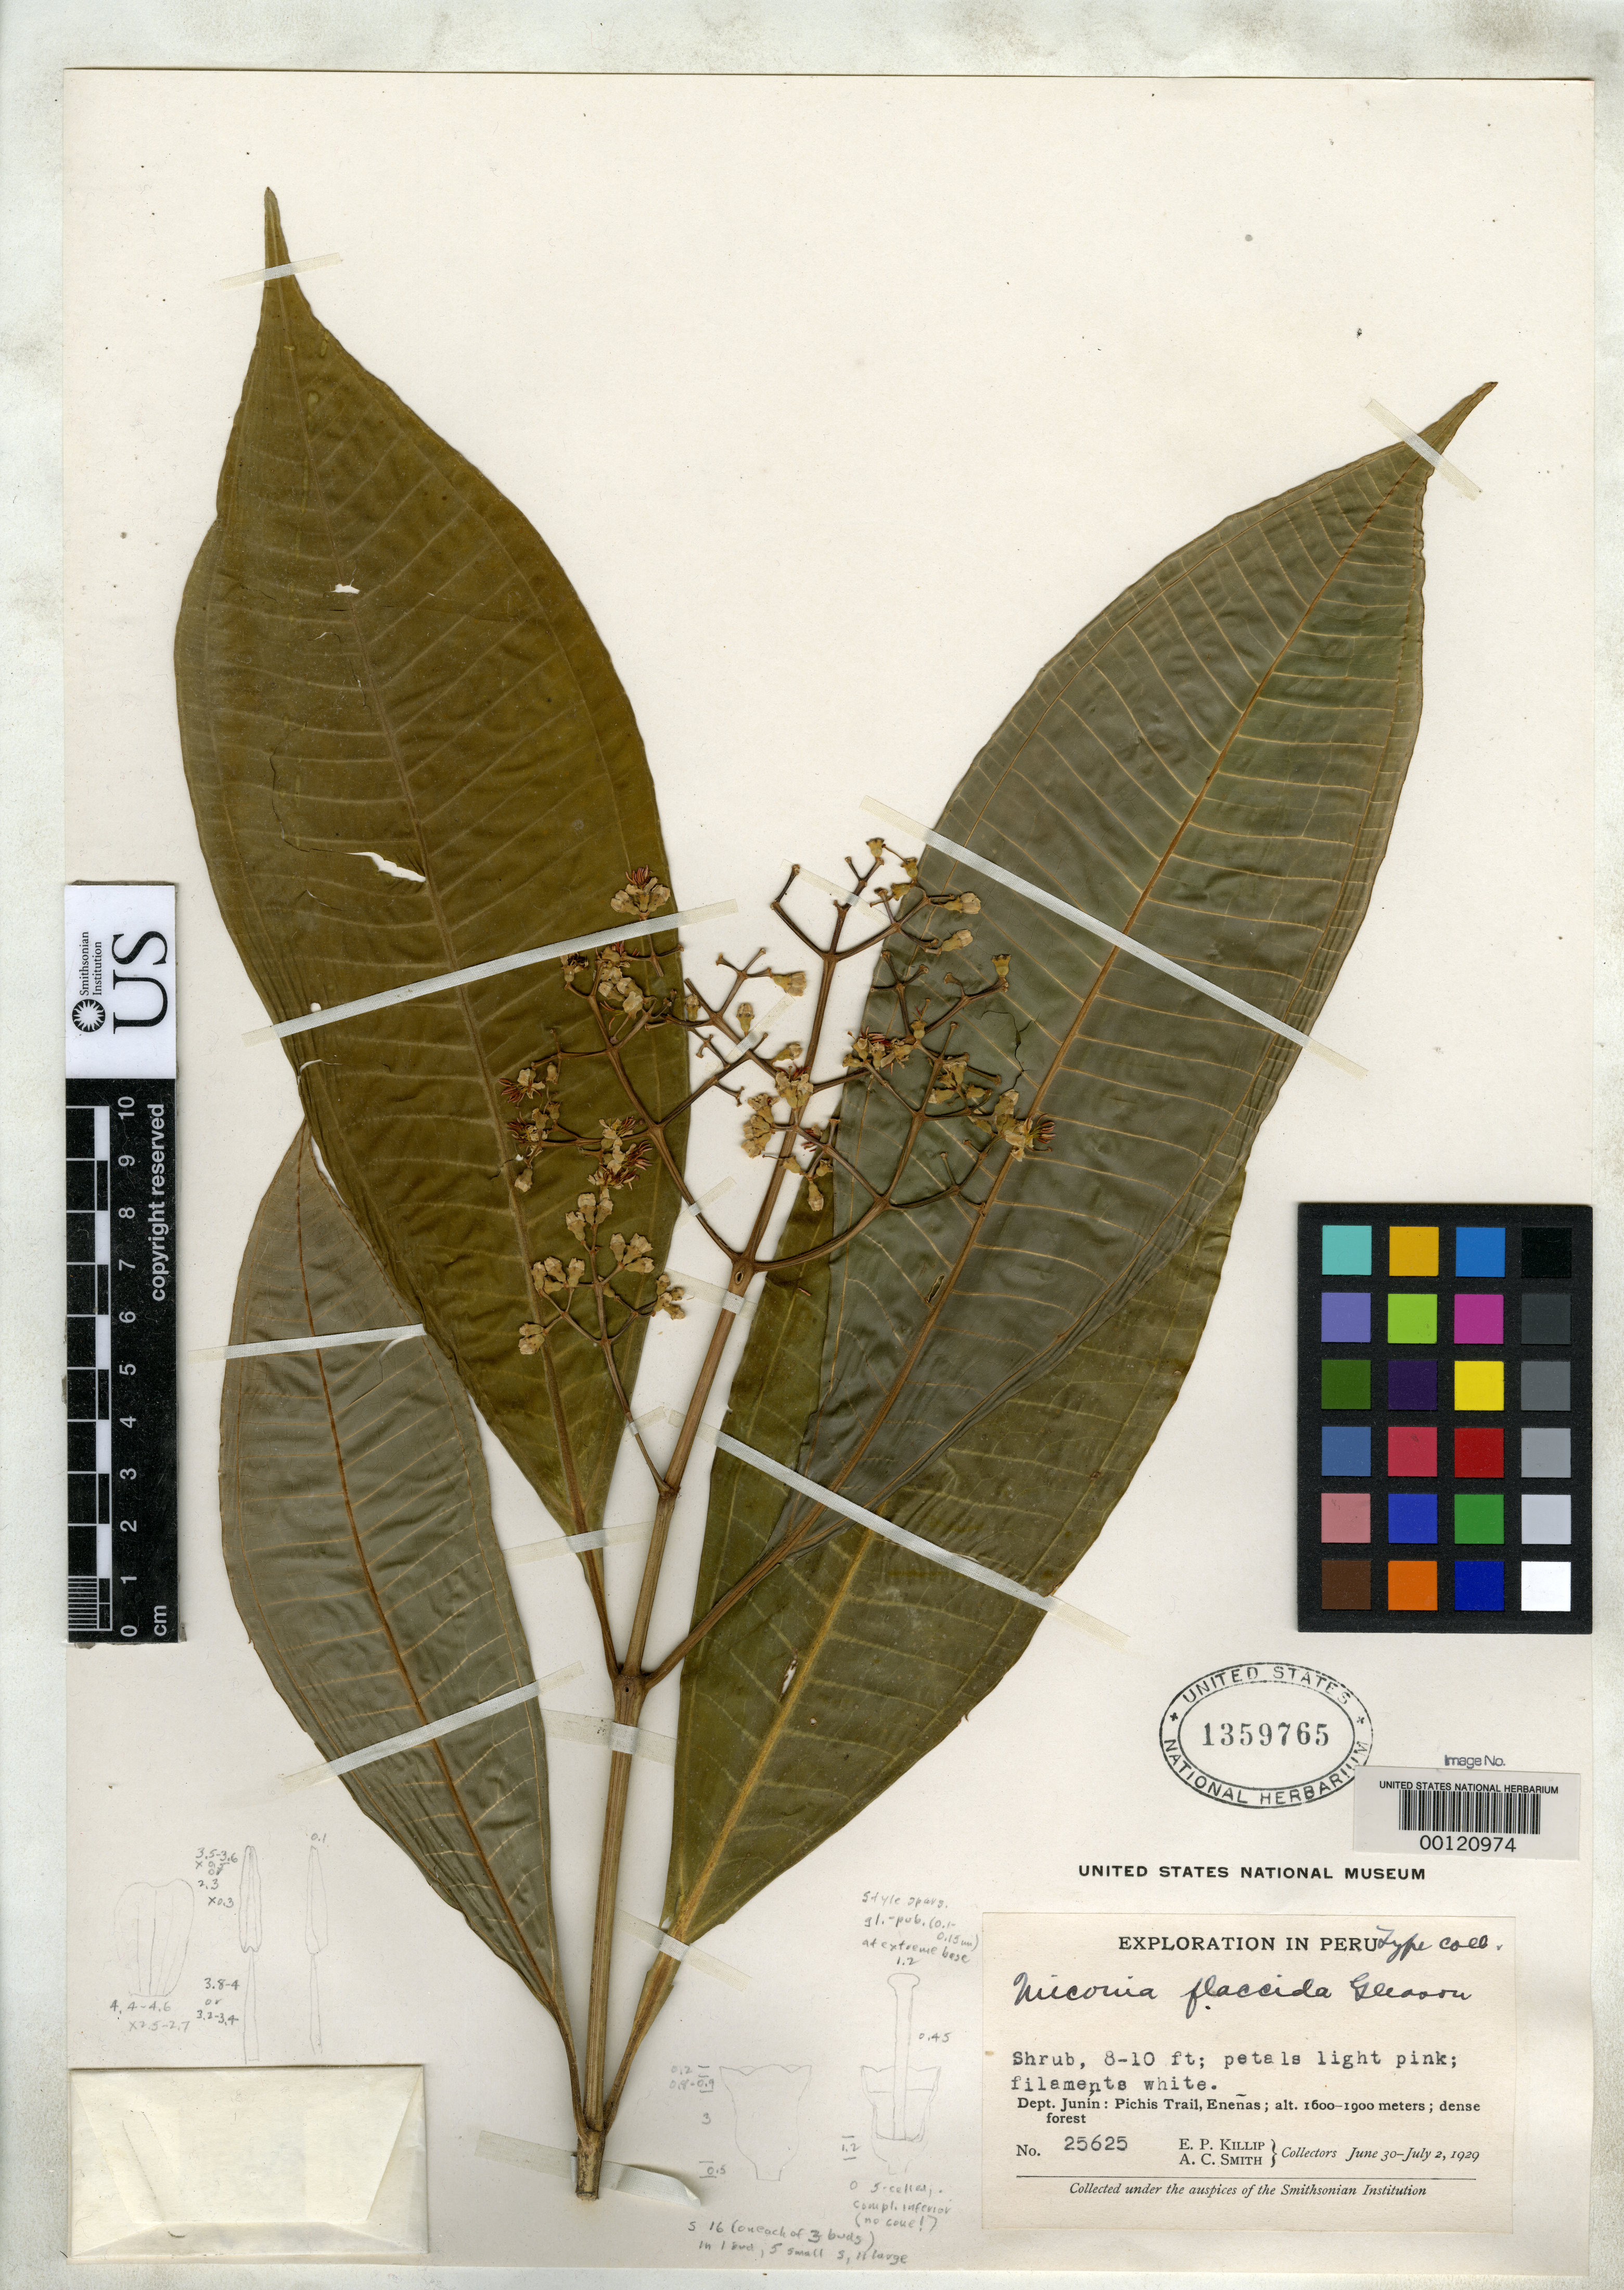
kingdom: Plantae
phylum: Tracheophyta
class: Magnoliopsida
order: Myrtales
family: Melastomataceae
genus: Miconia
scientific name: Miconia flaccida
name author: Gleason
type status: Isotype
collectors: E. P. Killip & A. C. Smith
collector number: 25625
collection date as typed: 30 Jun 1929 to 02 Jul 1929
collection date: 1929-06-30/1929-07-02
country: Peru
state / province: Junín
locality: Pichis Trail, Enenas.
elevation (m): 1600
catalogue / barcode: US 1359765